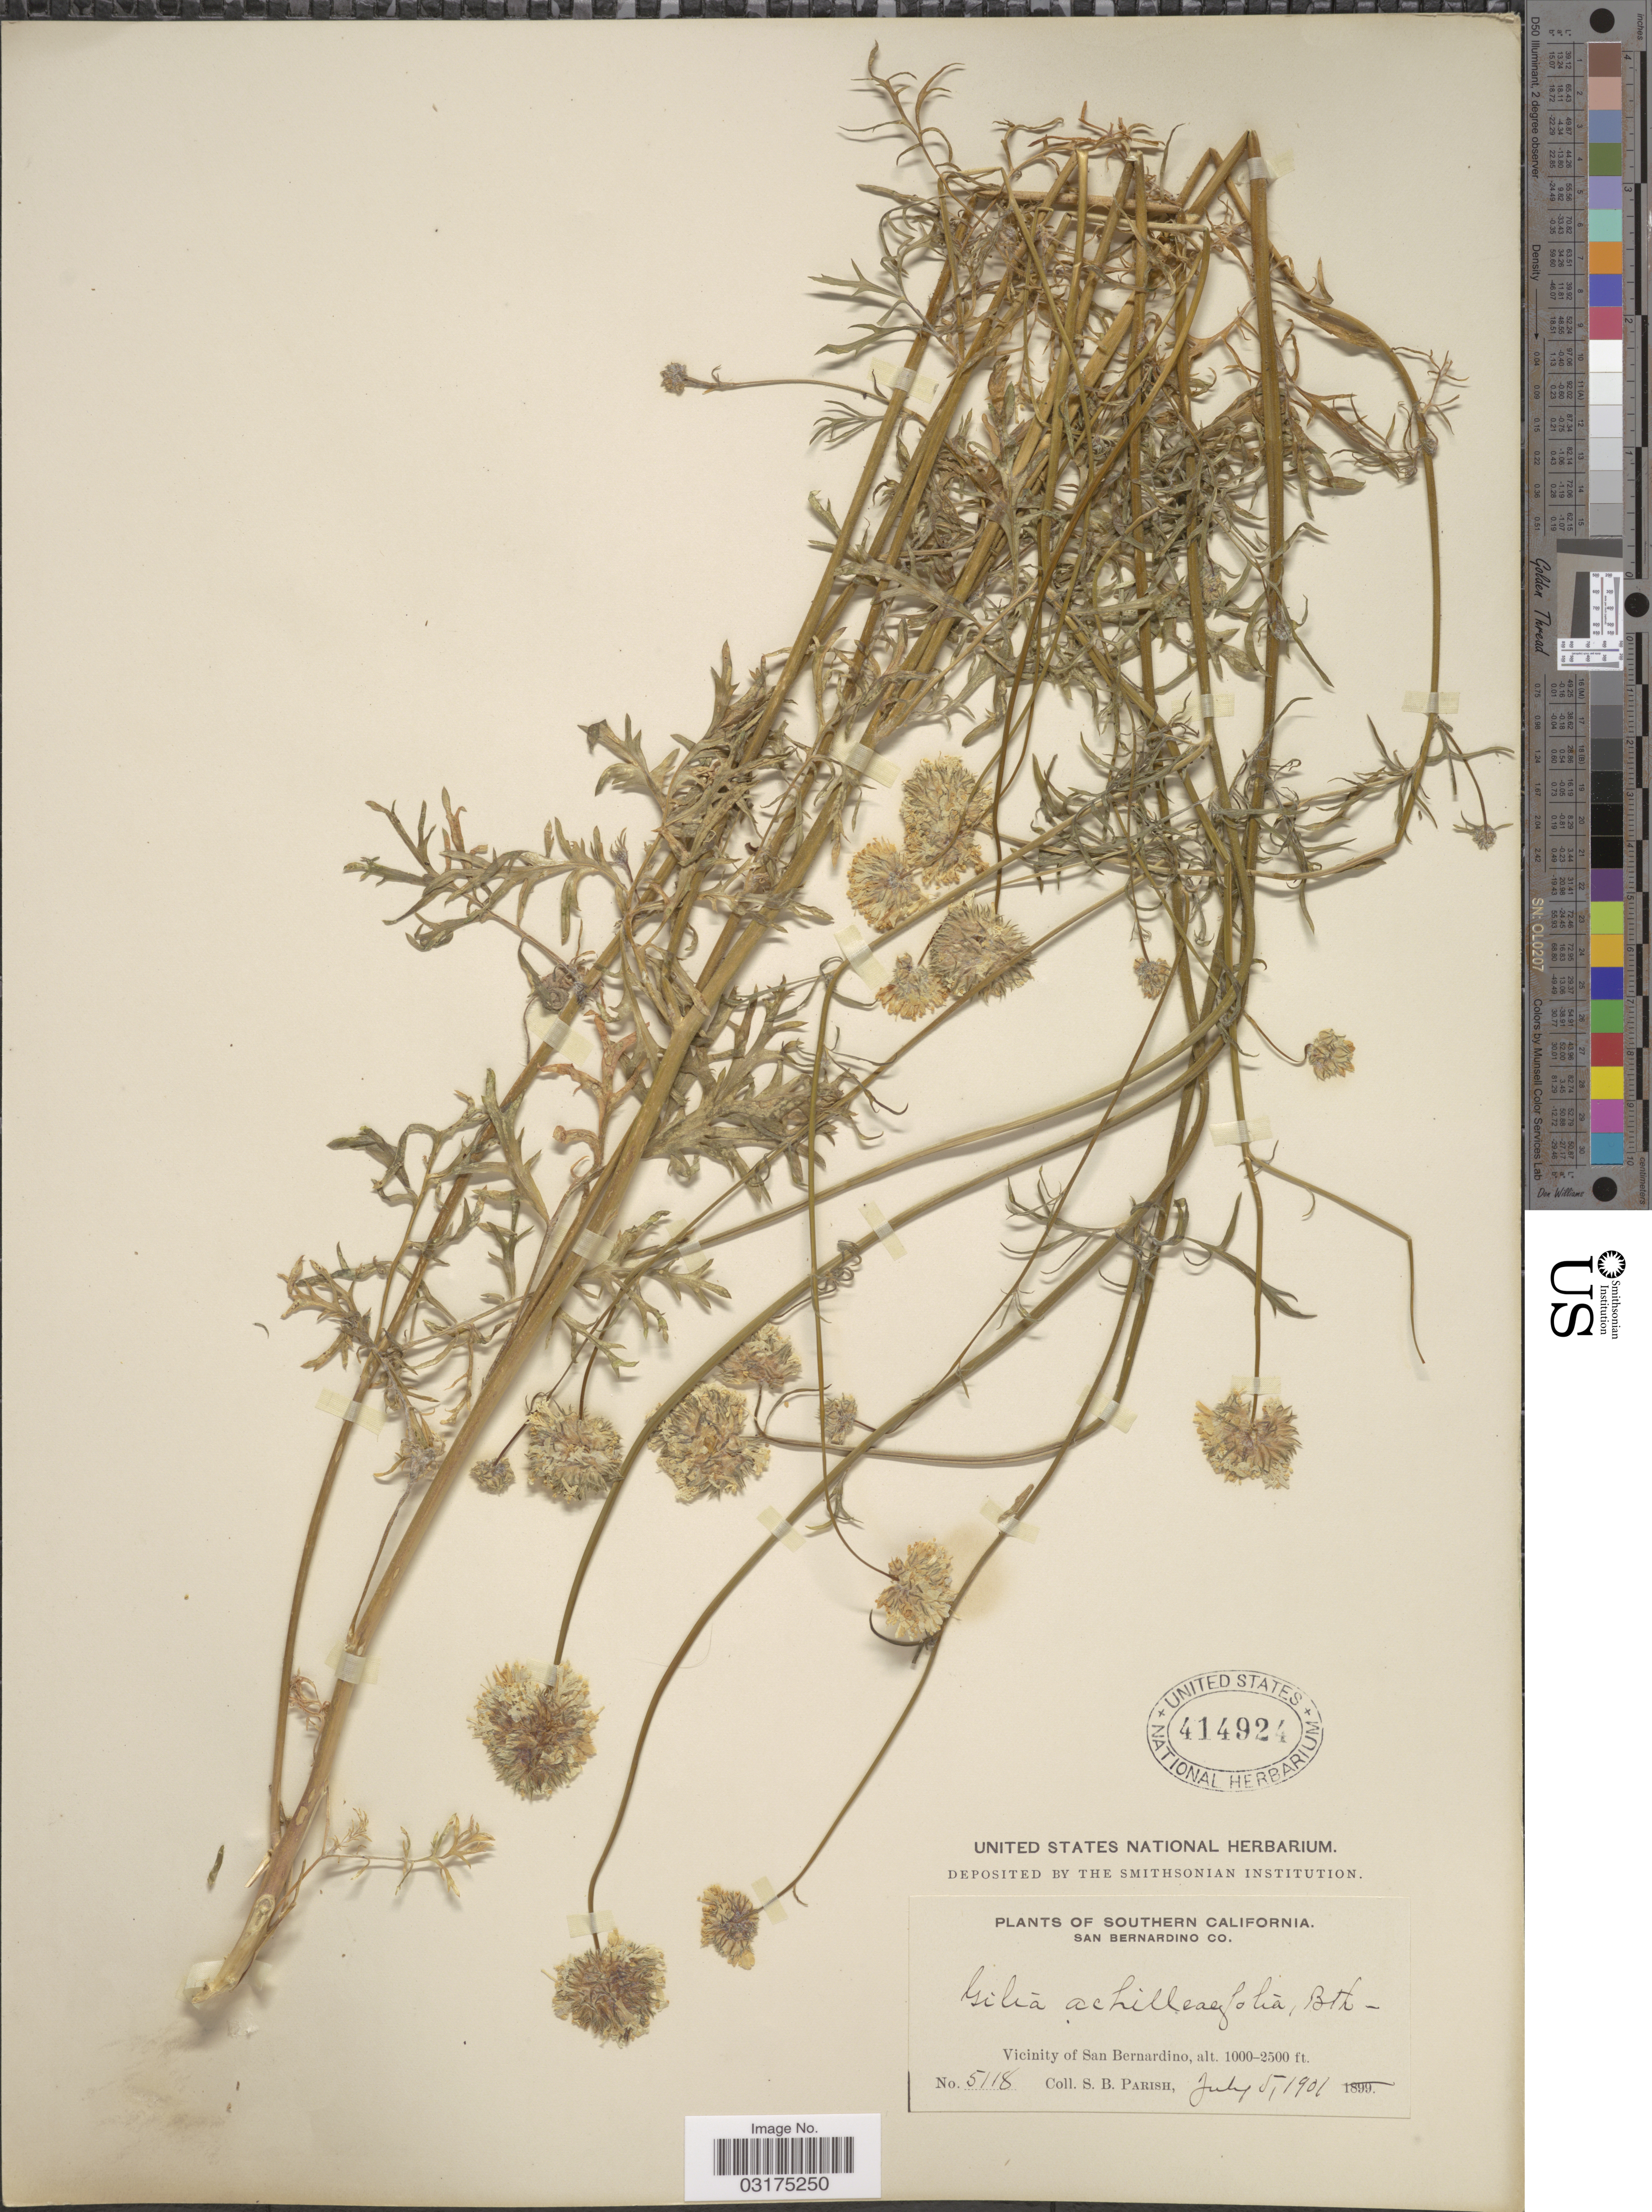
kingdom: Plantae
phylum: Tracheophyta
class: Magnoliopsida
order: Ericales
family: Polemoniaceae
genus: Gilia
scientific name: Gilia capitata subsp. abrotanifolia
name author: (Nutt. ex Greene) V.E. Grant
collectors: S. B. Parish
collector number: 5118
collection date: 1901-07-05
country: United States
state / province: California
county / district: San Bernardino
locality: Southern California, San Bernardino Co., Vicinity of San Bernardino.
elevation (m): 305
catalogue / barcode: US 414924